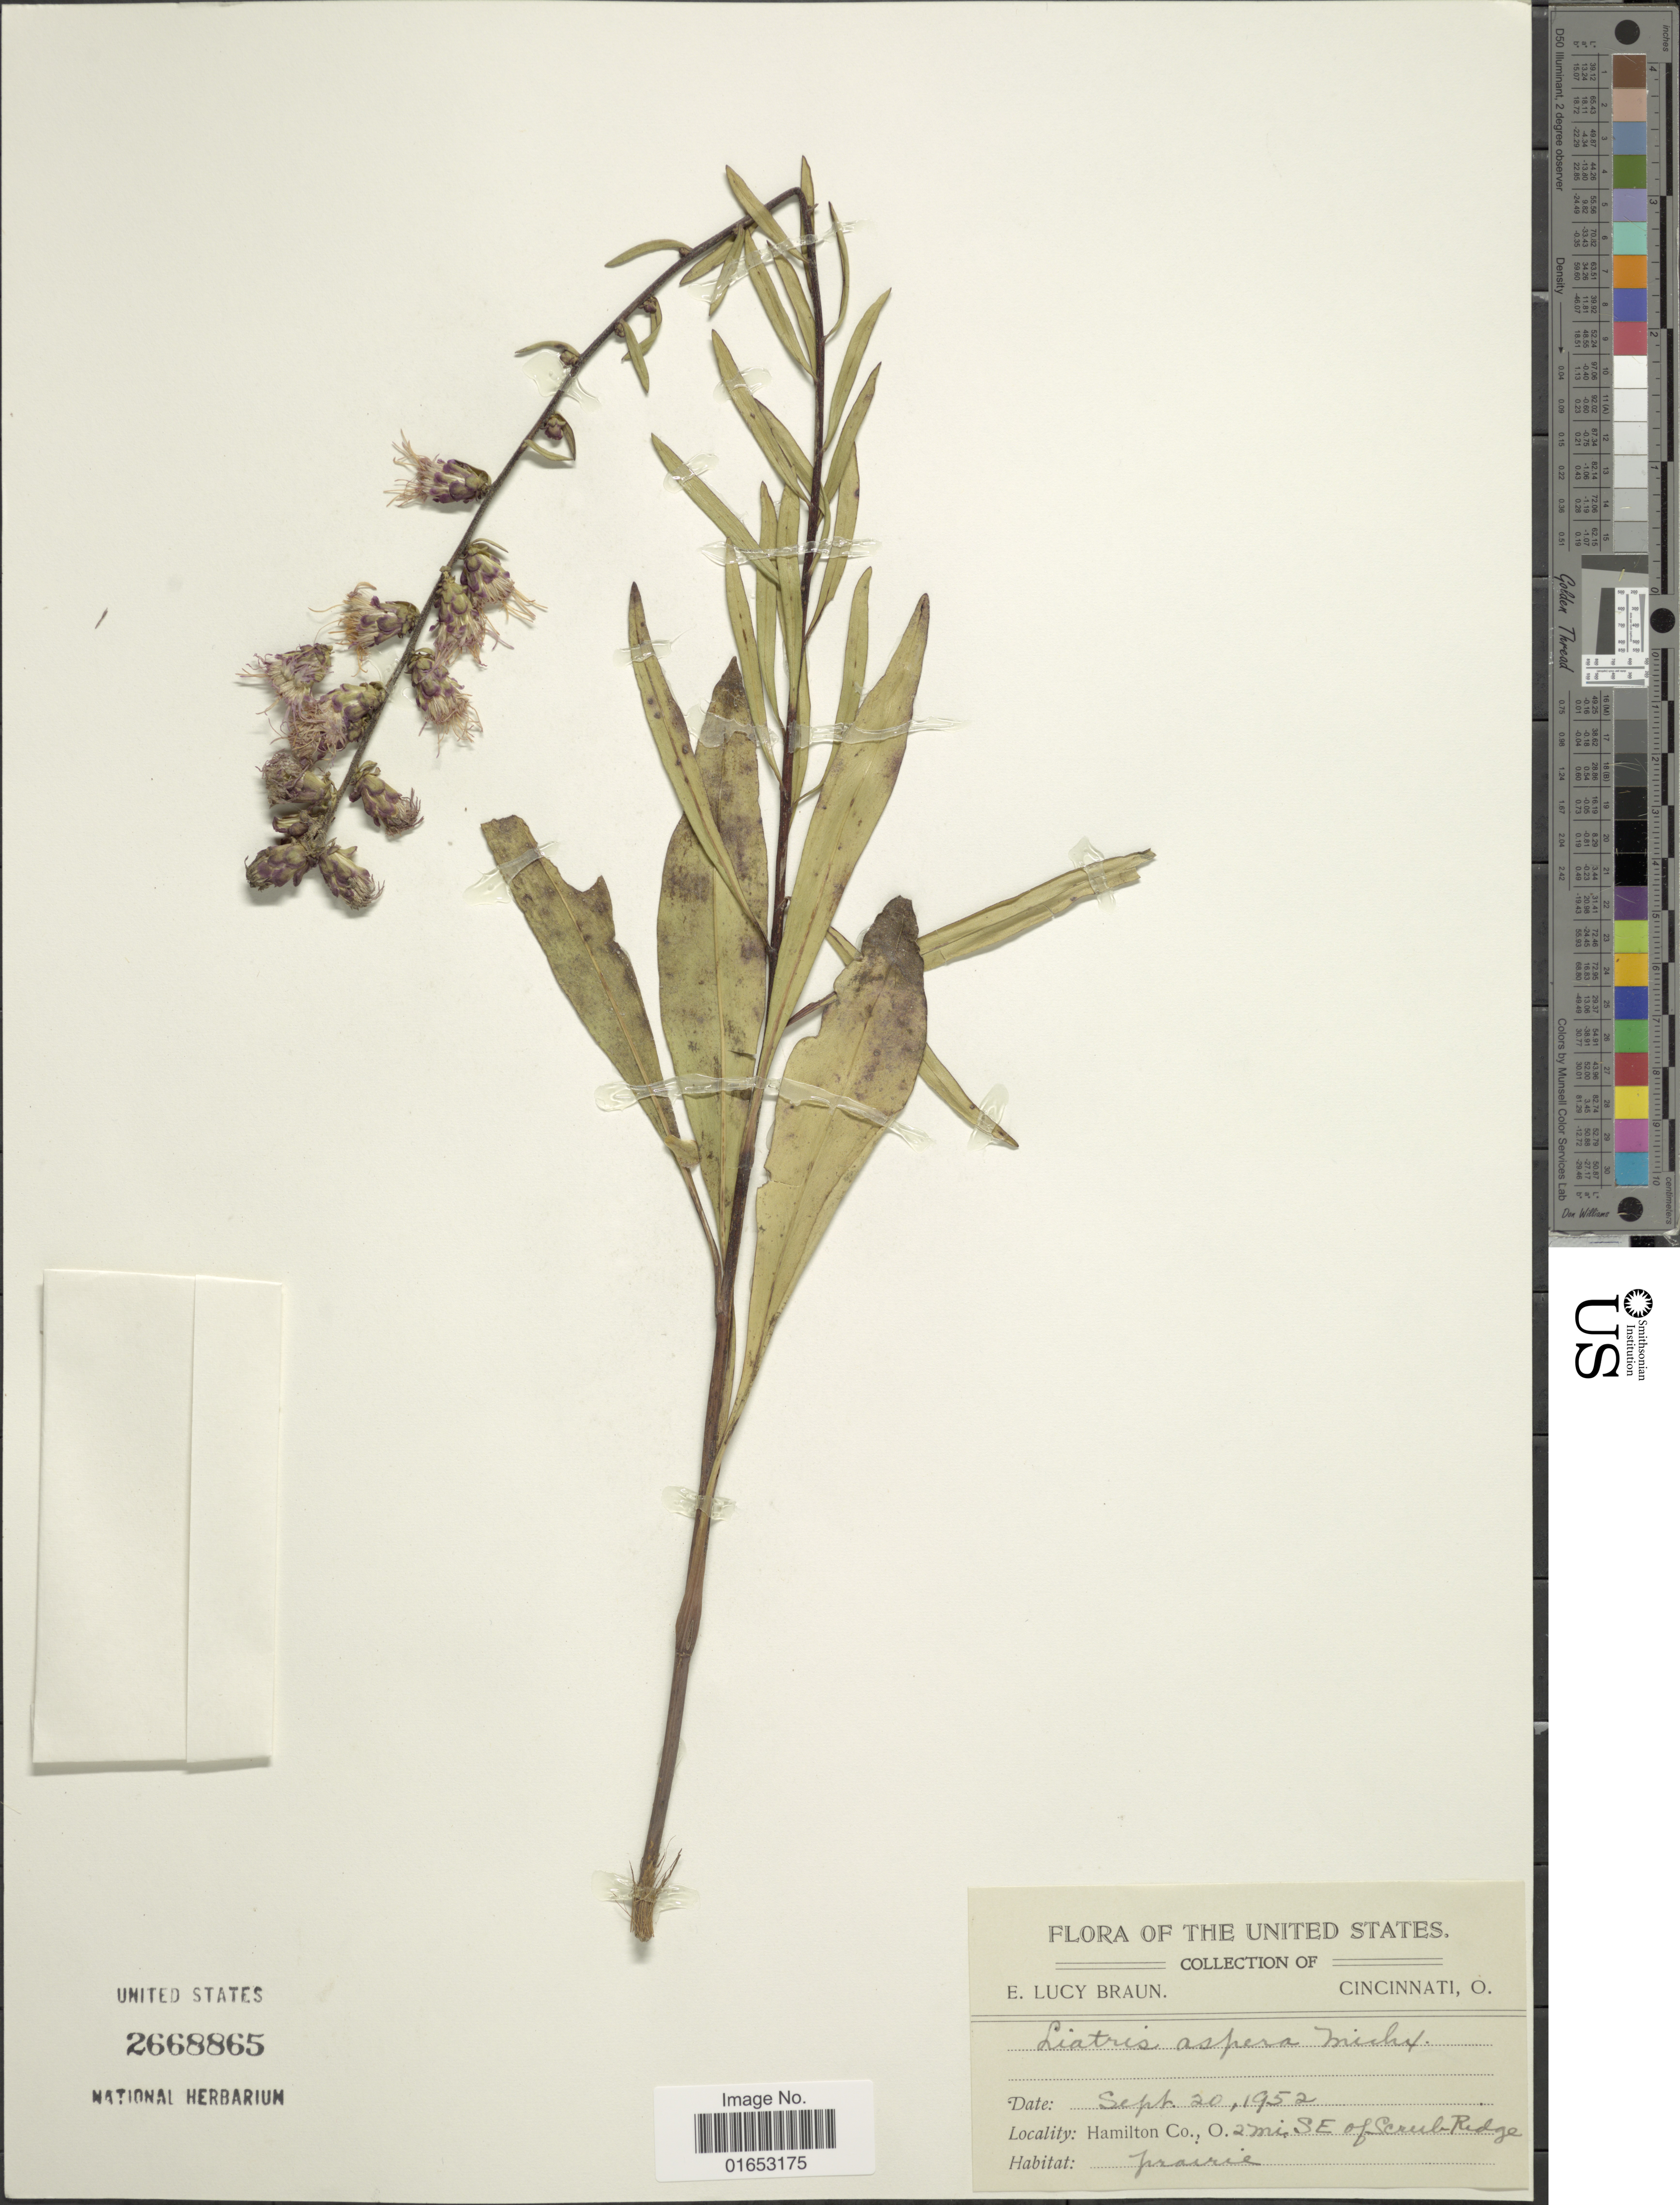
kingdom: Plantae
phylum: Tracheophyta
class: Magnoliopsida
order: Asterales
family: Asteraceae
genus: Liatris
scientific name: Liatris aspera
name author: Michx.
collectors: E. L. Braun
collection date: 1952-09-20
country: United States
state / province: Ohio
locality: Hamilton Co., O., 2 mi. SE of Scrub ridge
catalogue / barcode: US 2668865